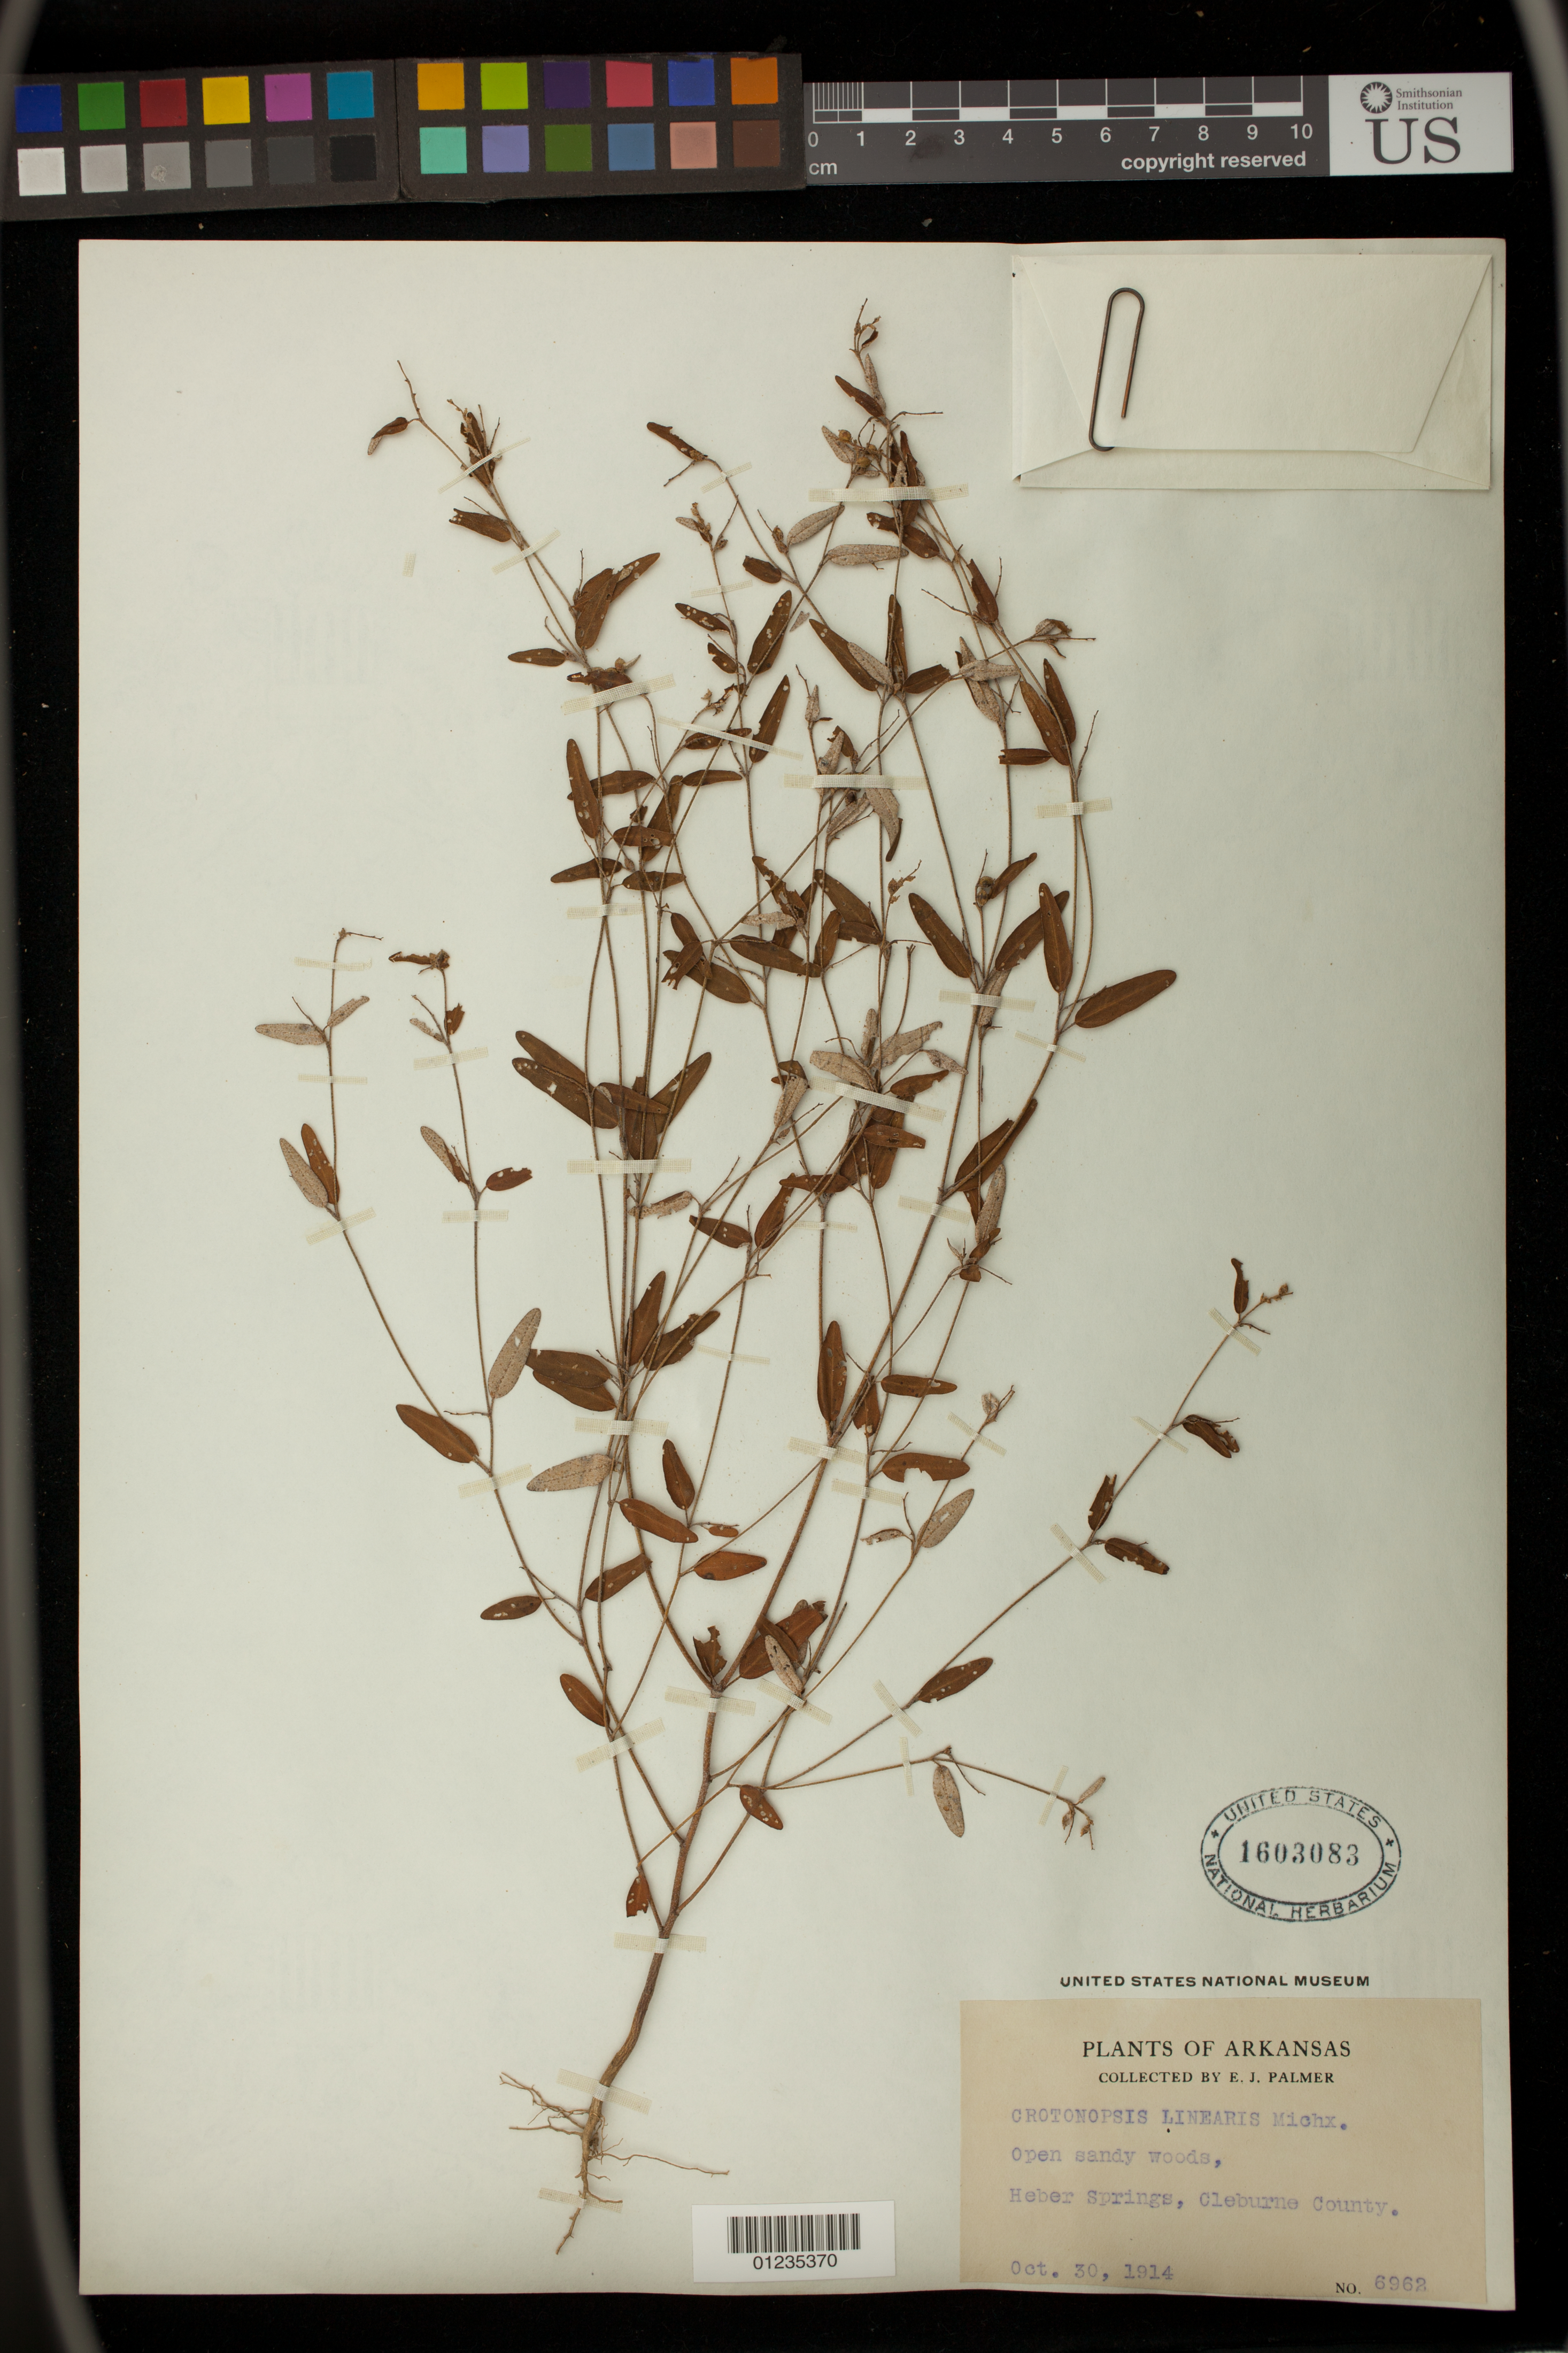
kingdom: Plantae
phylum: Tracheophyta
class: Magnoliopsida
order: Malpighiales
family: Euphorbiaceae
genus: Crotonopsis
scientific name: Crotonopsis elliptica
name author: Willd.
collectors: E. J. Palmer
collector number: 6962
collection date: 1914-10-30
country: United States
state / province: Arkansas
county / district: Cleburne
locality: Heber Springs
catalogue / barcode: US 1603083